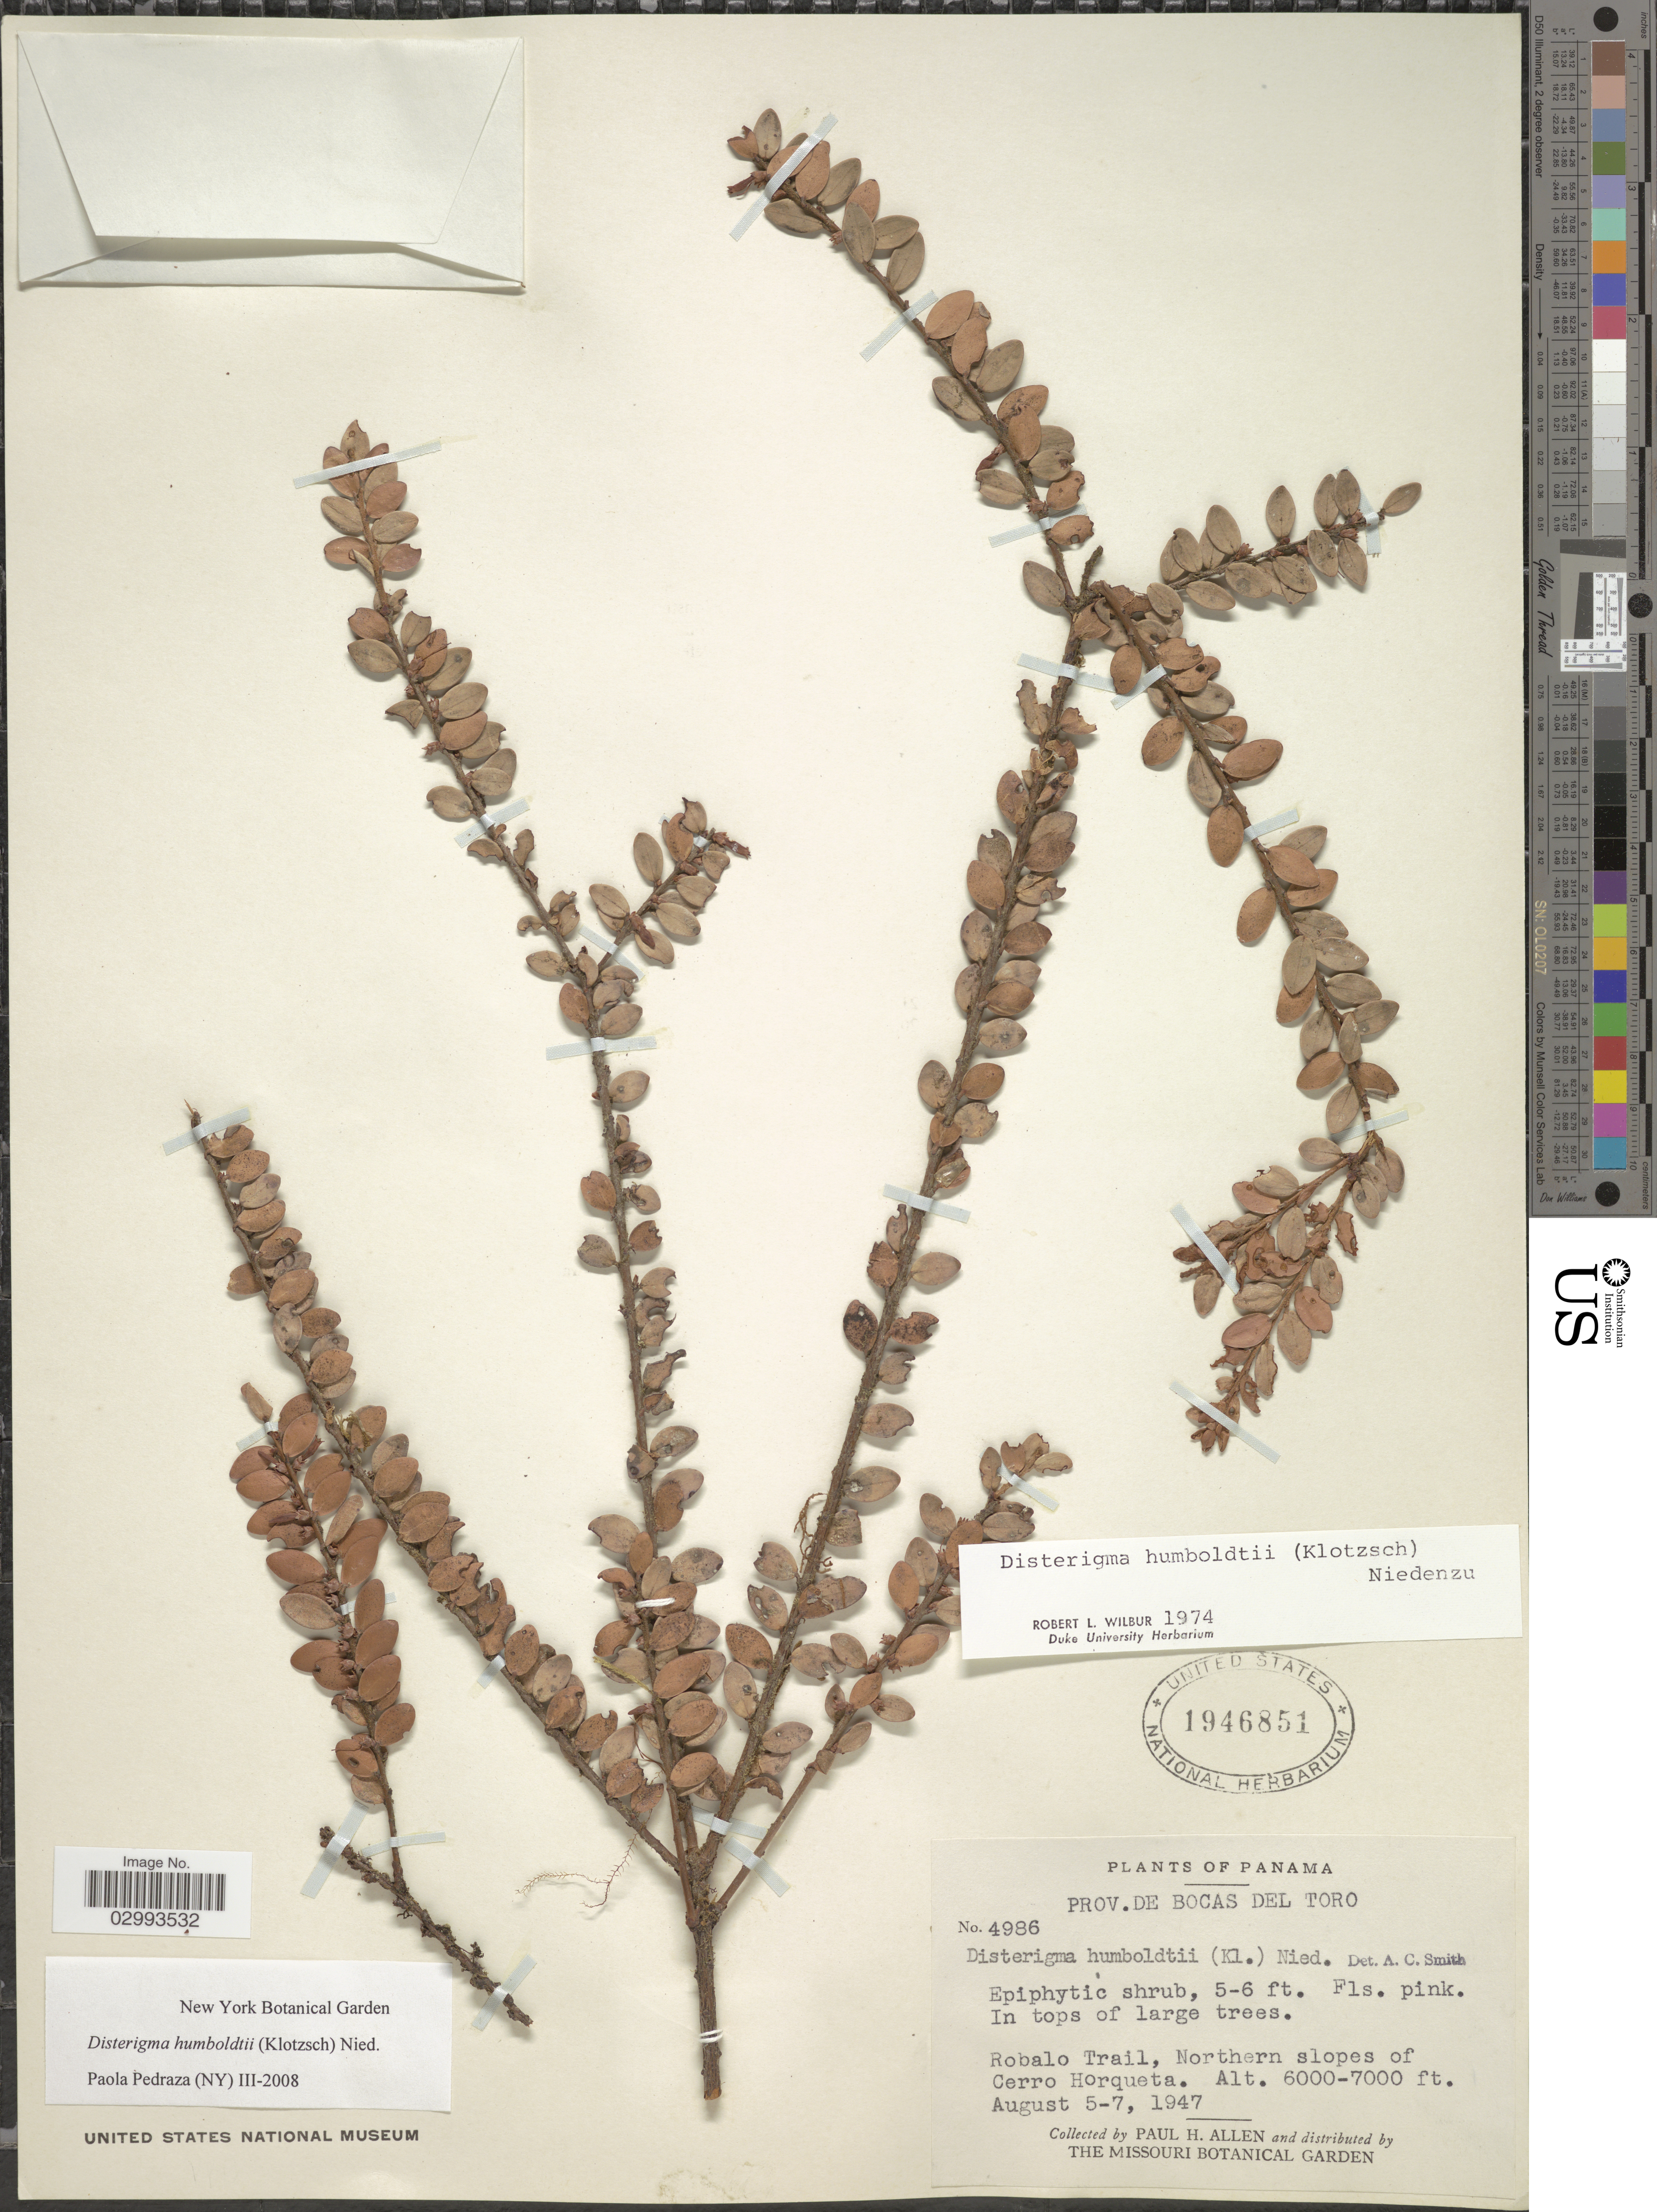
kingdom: Plantae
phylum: Tracheophyta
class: Magnoliopsida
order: Ericales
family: Ericaceae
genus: Disterigma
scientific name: Disterigma humboldtii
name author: (Klotzsch) Nied.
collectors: P. H. Allen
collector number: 4986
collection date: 1947-08-05/1947-08-07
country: Panama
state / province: Bocas del Toro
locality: Robalo Trail, Northern slopes of cerro Horqueta.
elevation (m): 1829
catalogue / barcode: US 1946851